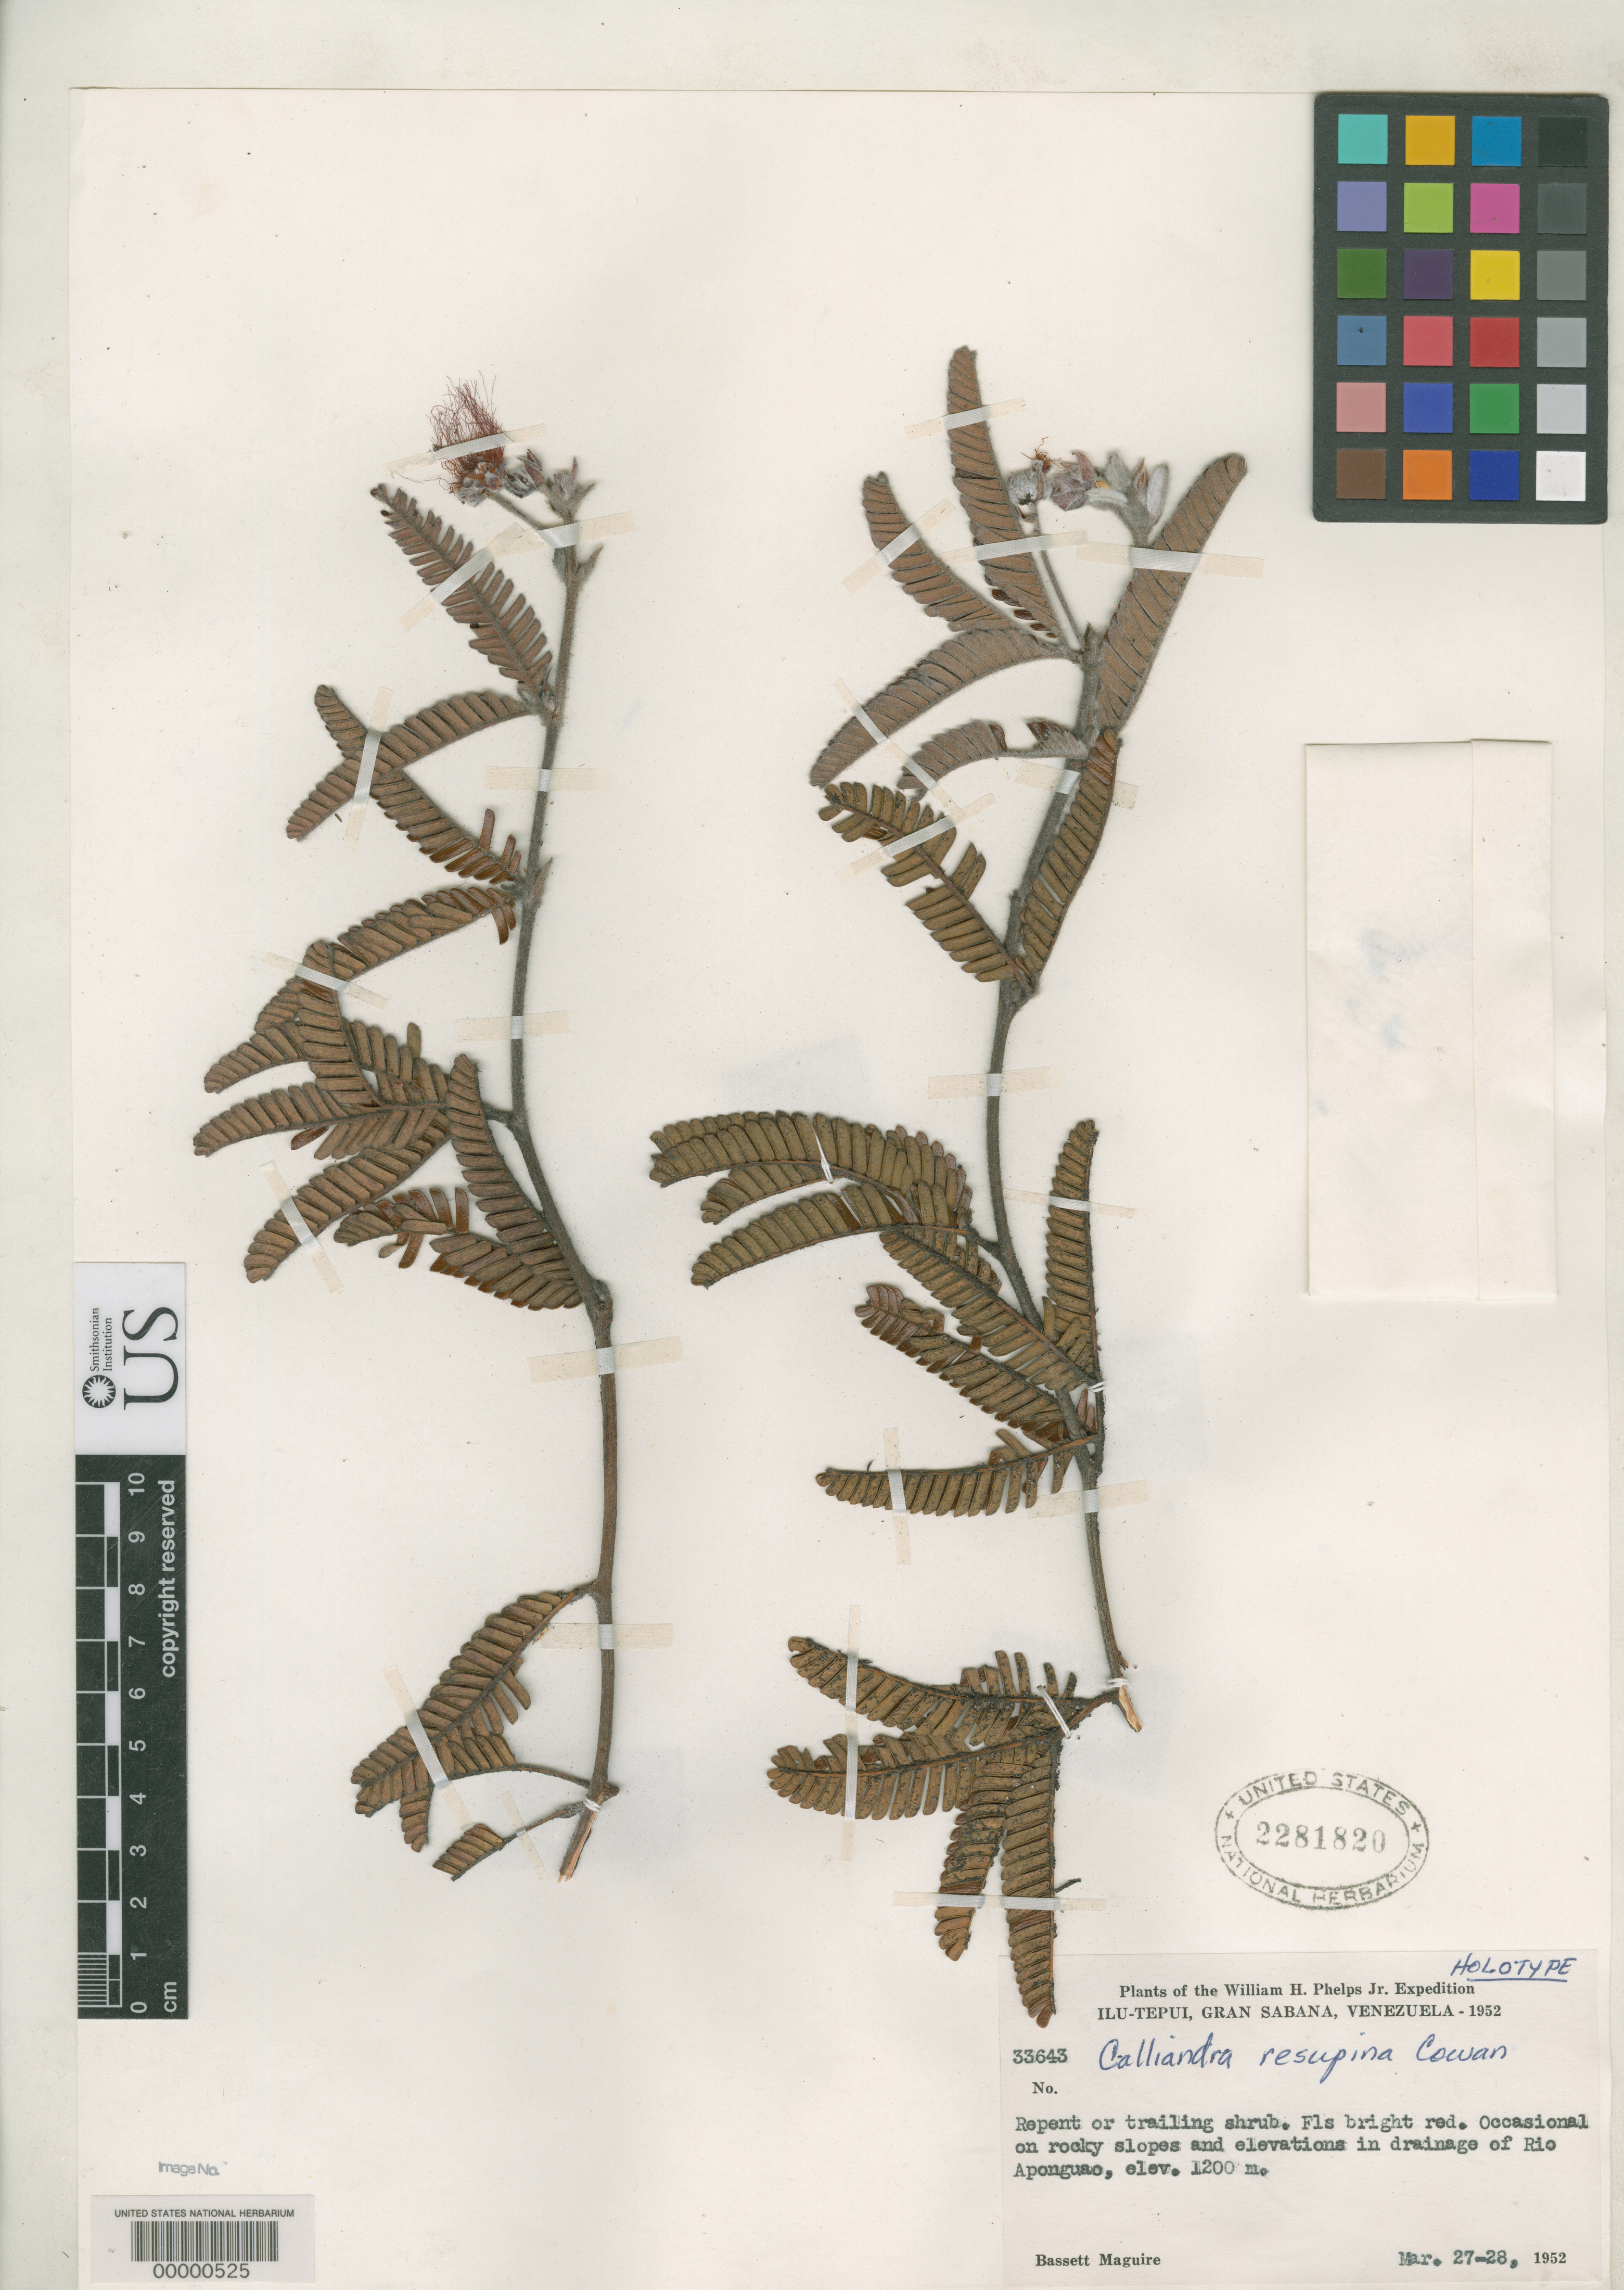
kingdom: Plantae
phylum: Tracheophyta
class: Magnoliopsida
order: Fabales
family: Fabaceae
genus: Calliandra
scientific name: Calliandra resupina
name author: R.S. Cowan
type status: Holotype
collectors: B. Maguire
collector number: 33643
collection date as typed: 27 May 1952 to 28 May 1952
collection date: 1952-05-27/1952-05-28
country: Venezuela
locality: Drainage of Rio Aponguae, Ilu- Tepui, Gran Sabana.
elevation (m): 1200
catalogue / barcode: US 2281820